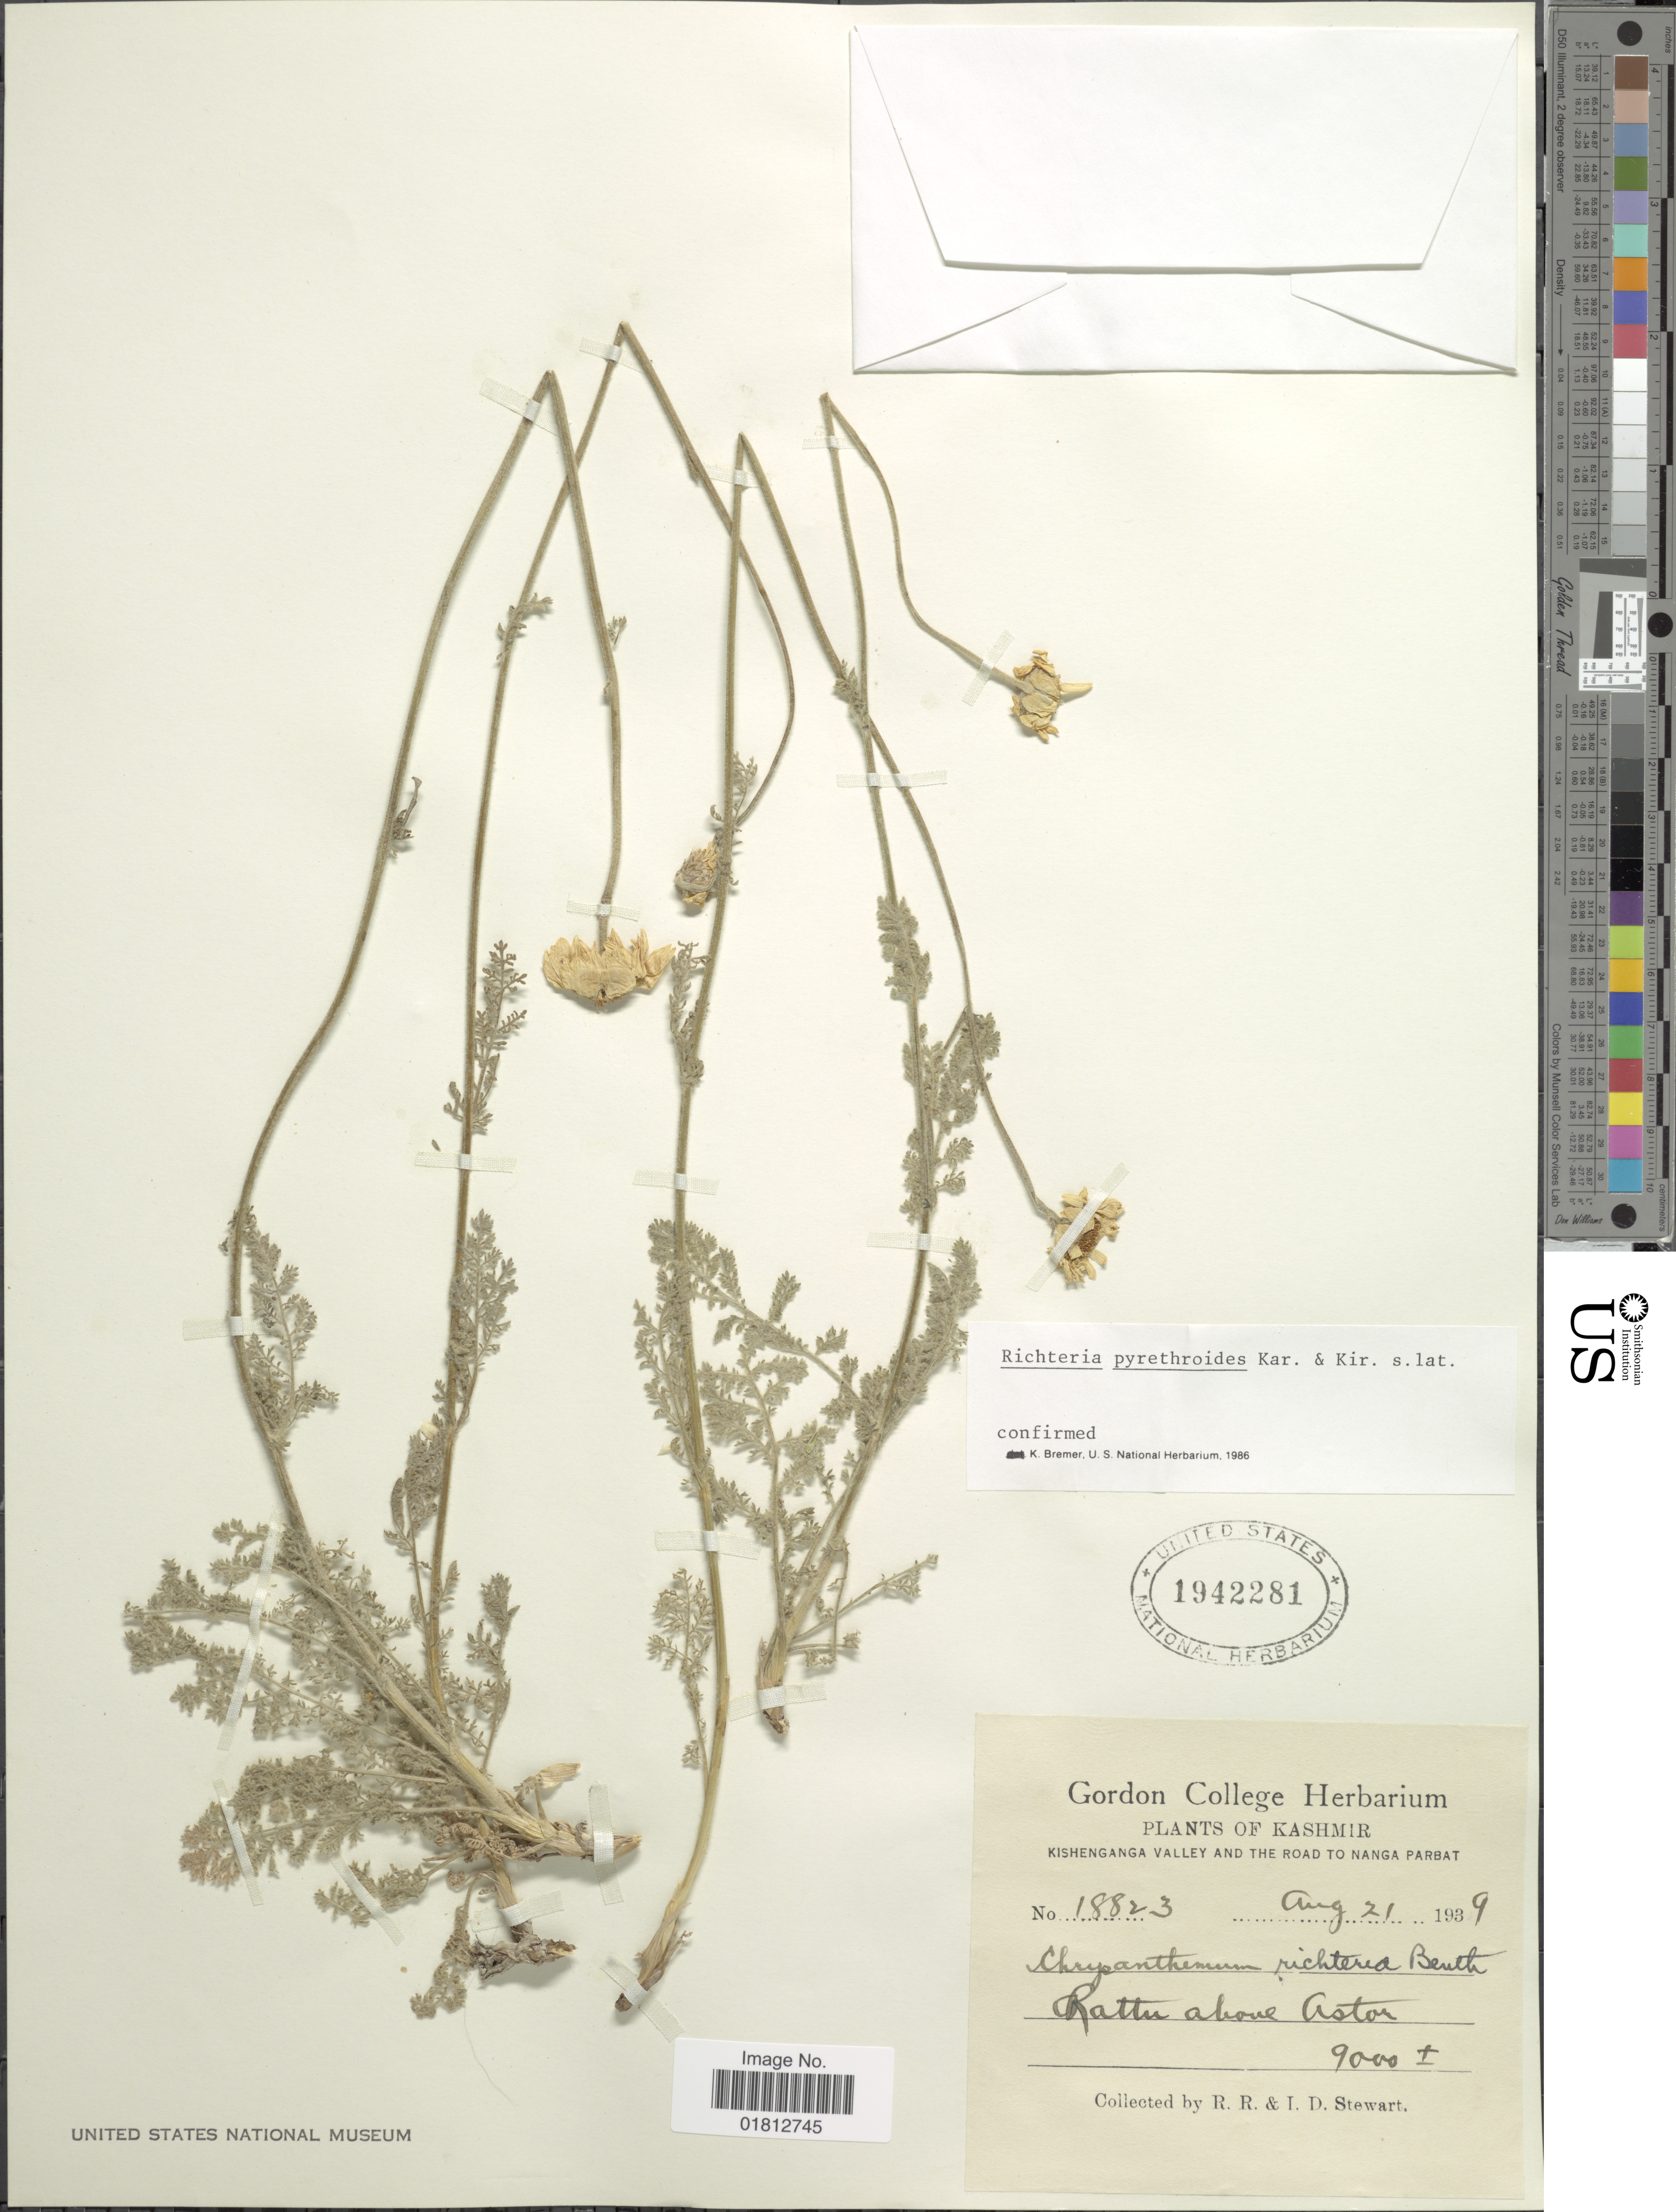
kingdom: Plantae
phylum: Tracheophyta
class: Magnoliopsida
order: Asterales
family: Asteraceae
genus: Richteria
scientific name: Richteria pyrethroides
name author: Kar. & Kir.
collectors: R. R. Stewart & I. Stewart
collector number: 18823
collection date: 1939-08-21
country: India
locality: Kashmir, Rattu above Astor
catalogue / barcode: US 1942281